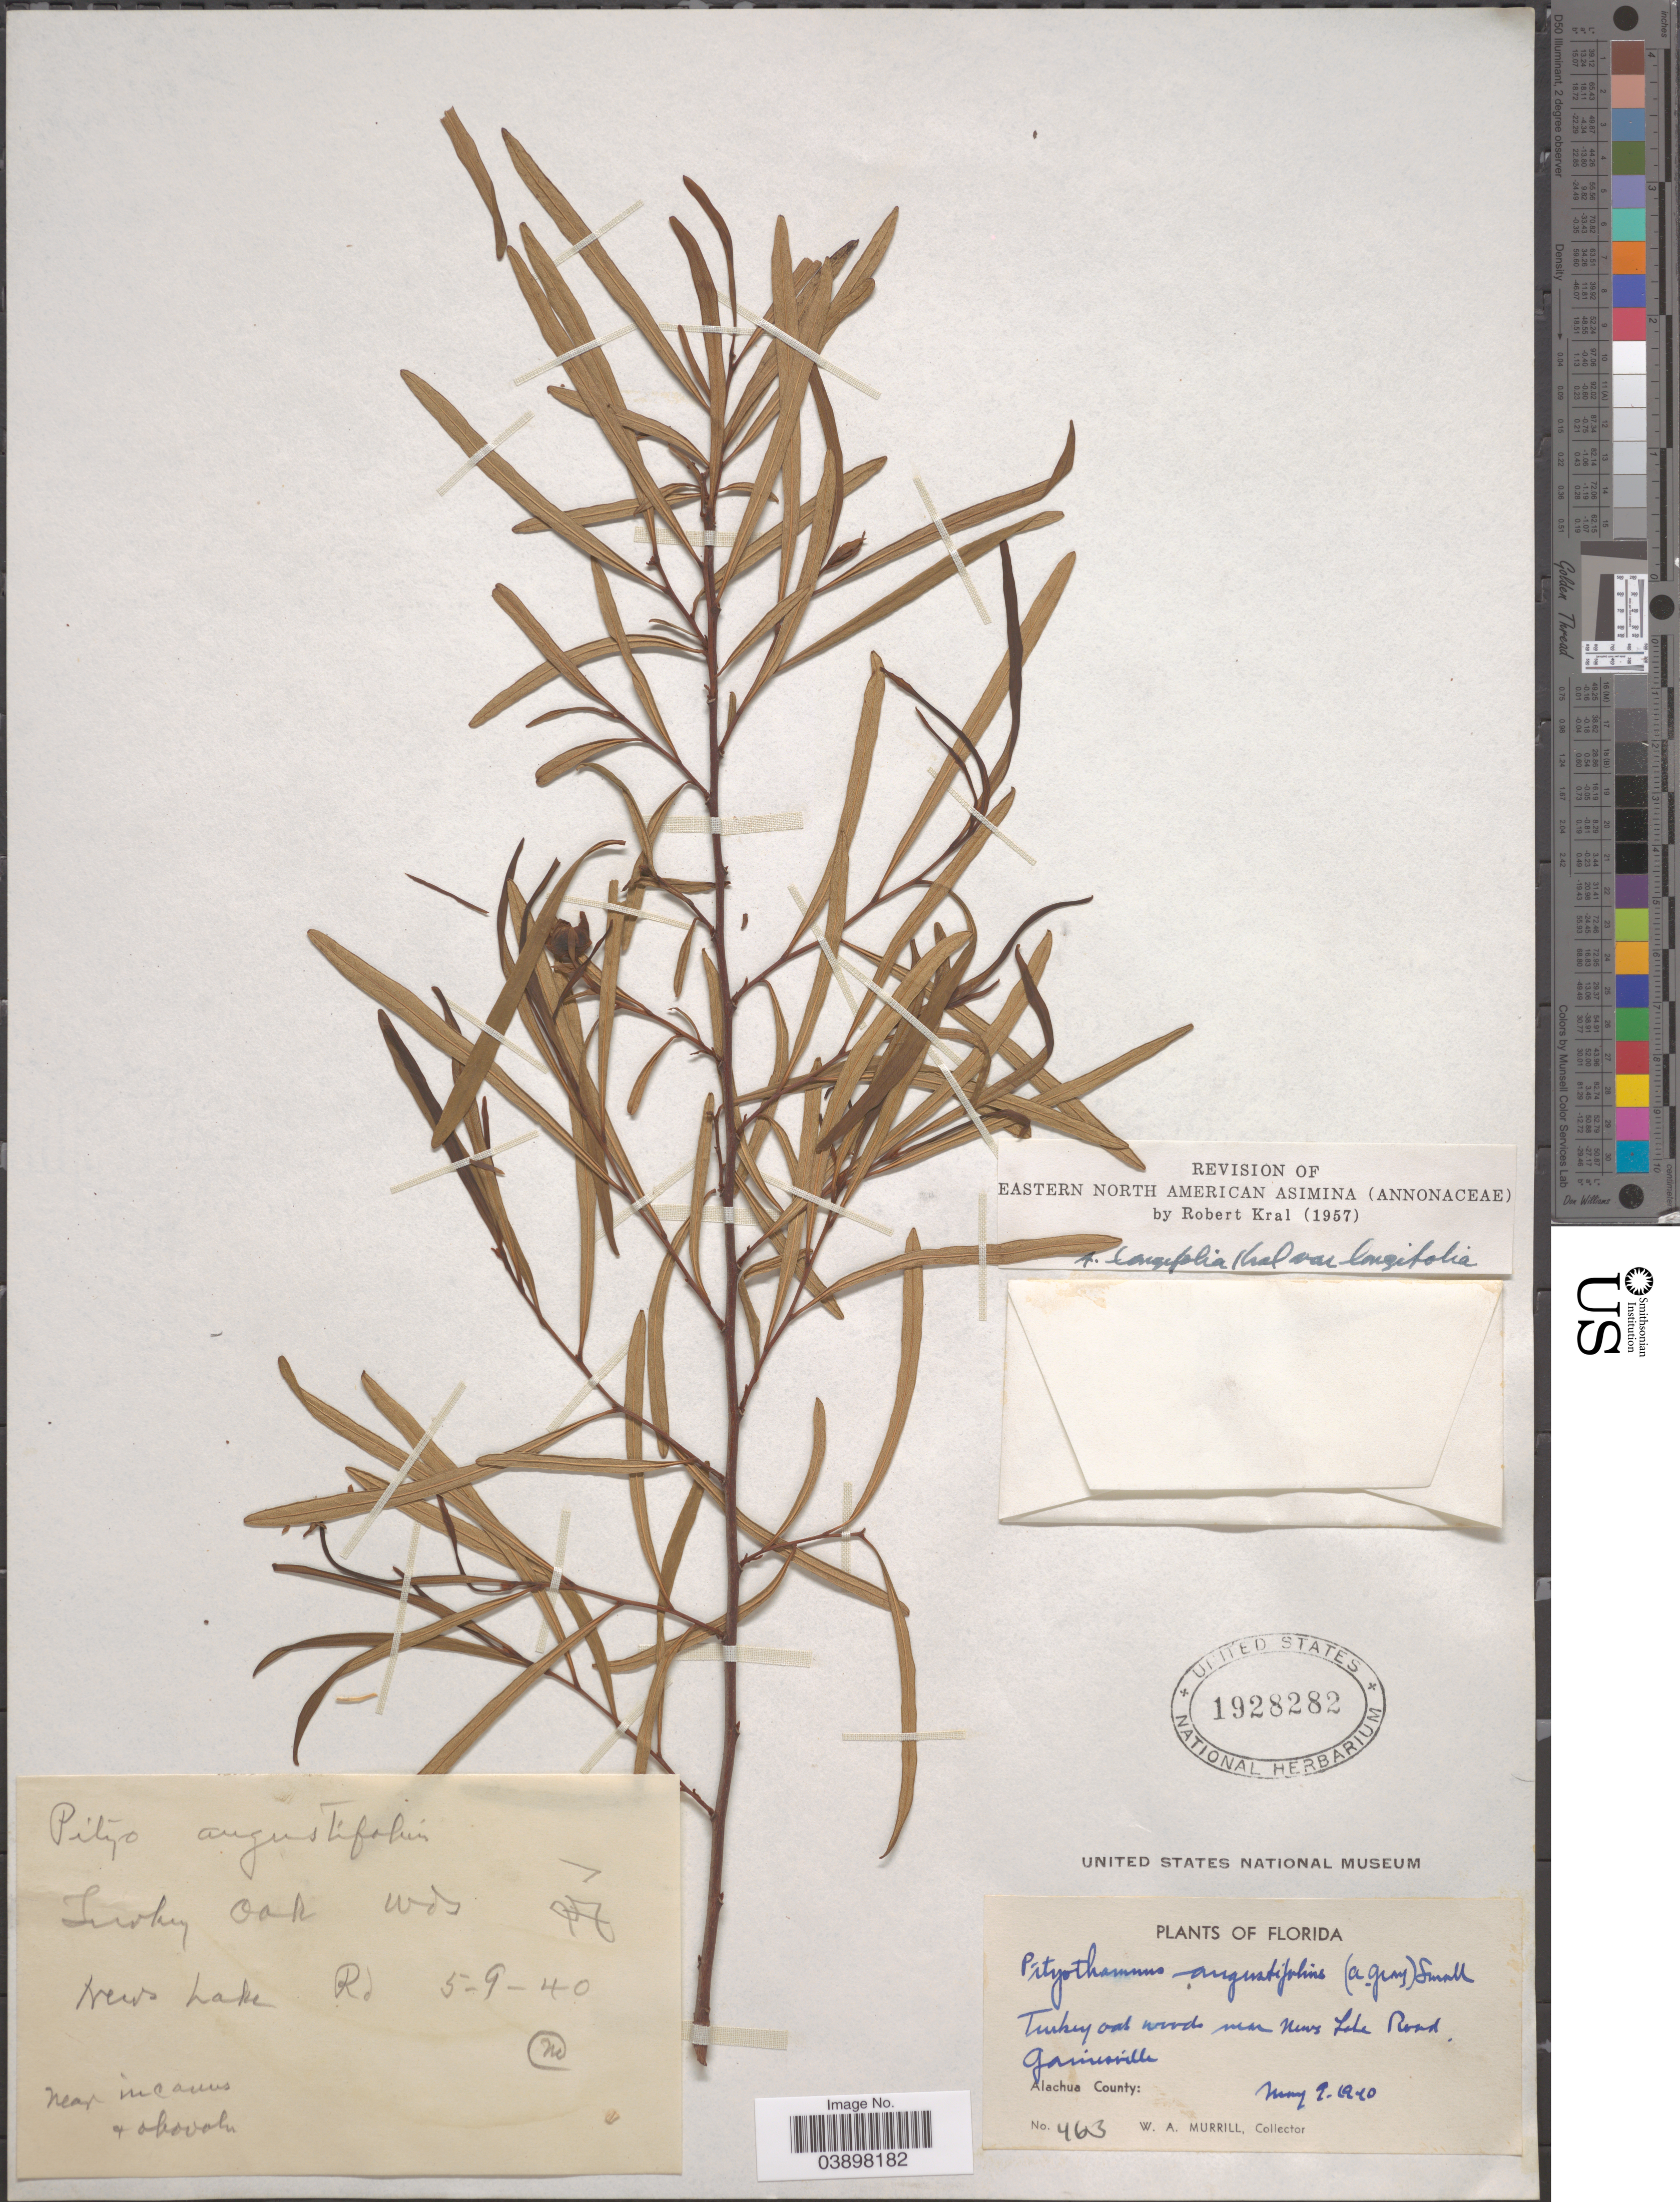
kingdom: Plantae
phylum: Tracheophyta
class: Magnoliopsida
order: Magnoliales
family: Annonaceae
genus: Asimina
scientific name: Asimina longifolia var. longifolia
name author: Kral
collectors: W. A. Murrill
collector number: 463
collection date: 1940-05-09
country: United States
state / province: Florida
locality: Near News Lake Road. Gainesville. Alachua County.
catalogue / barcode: US 1928282